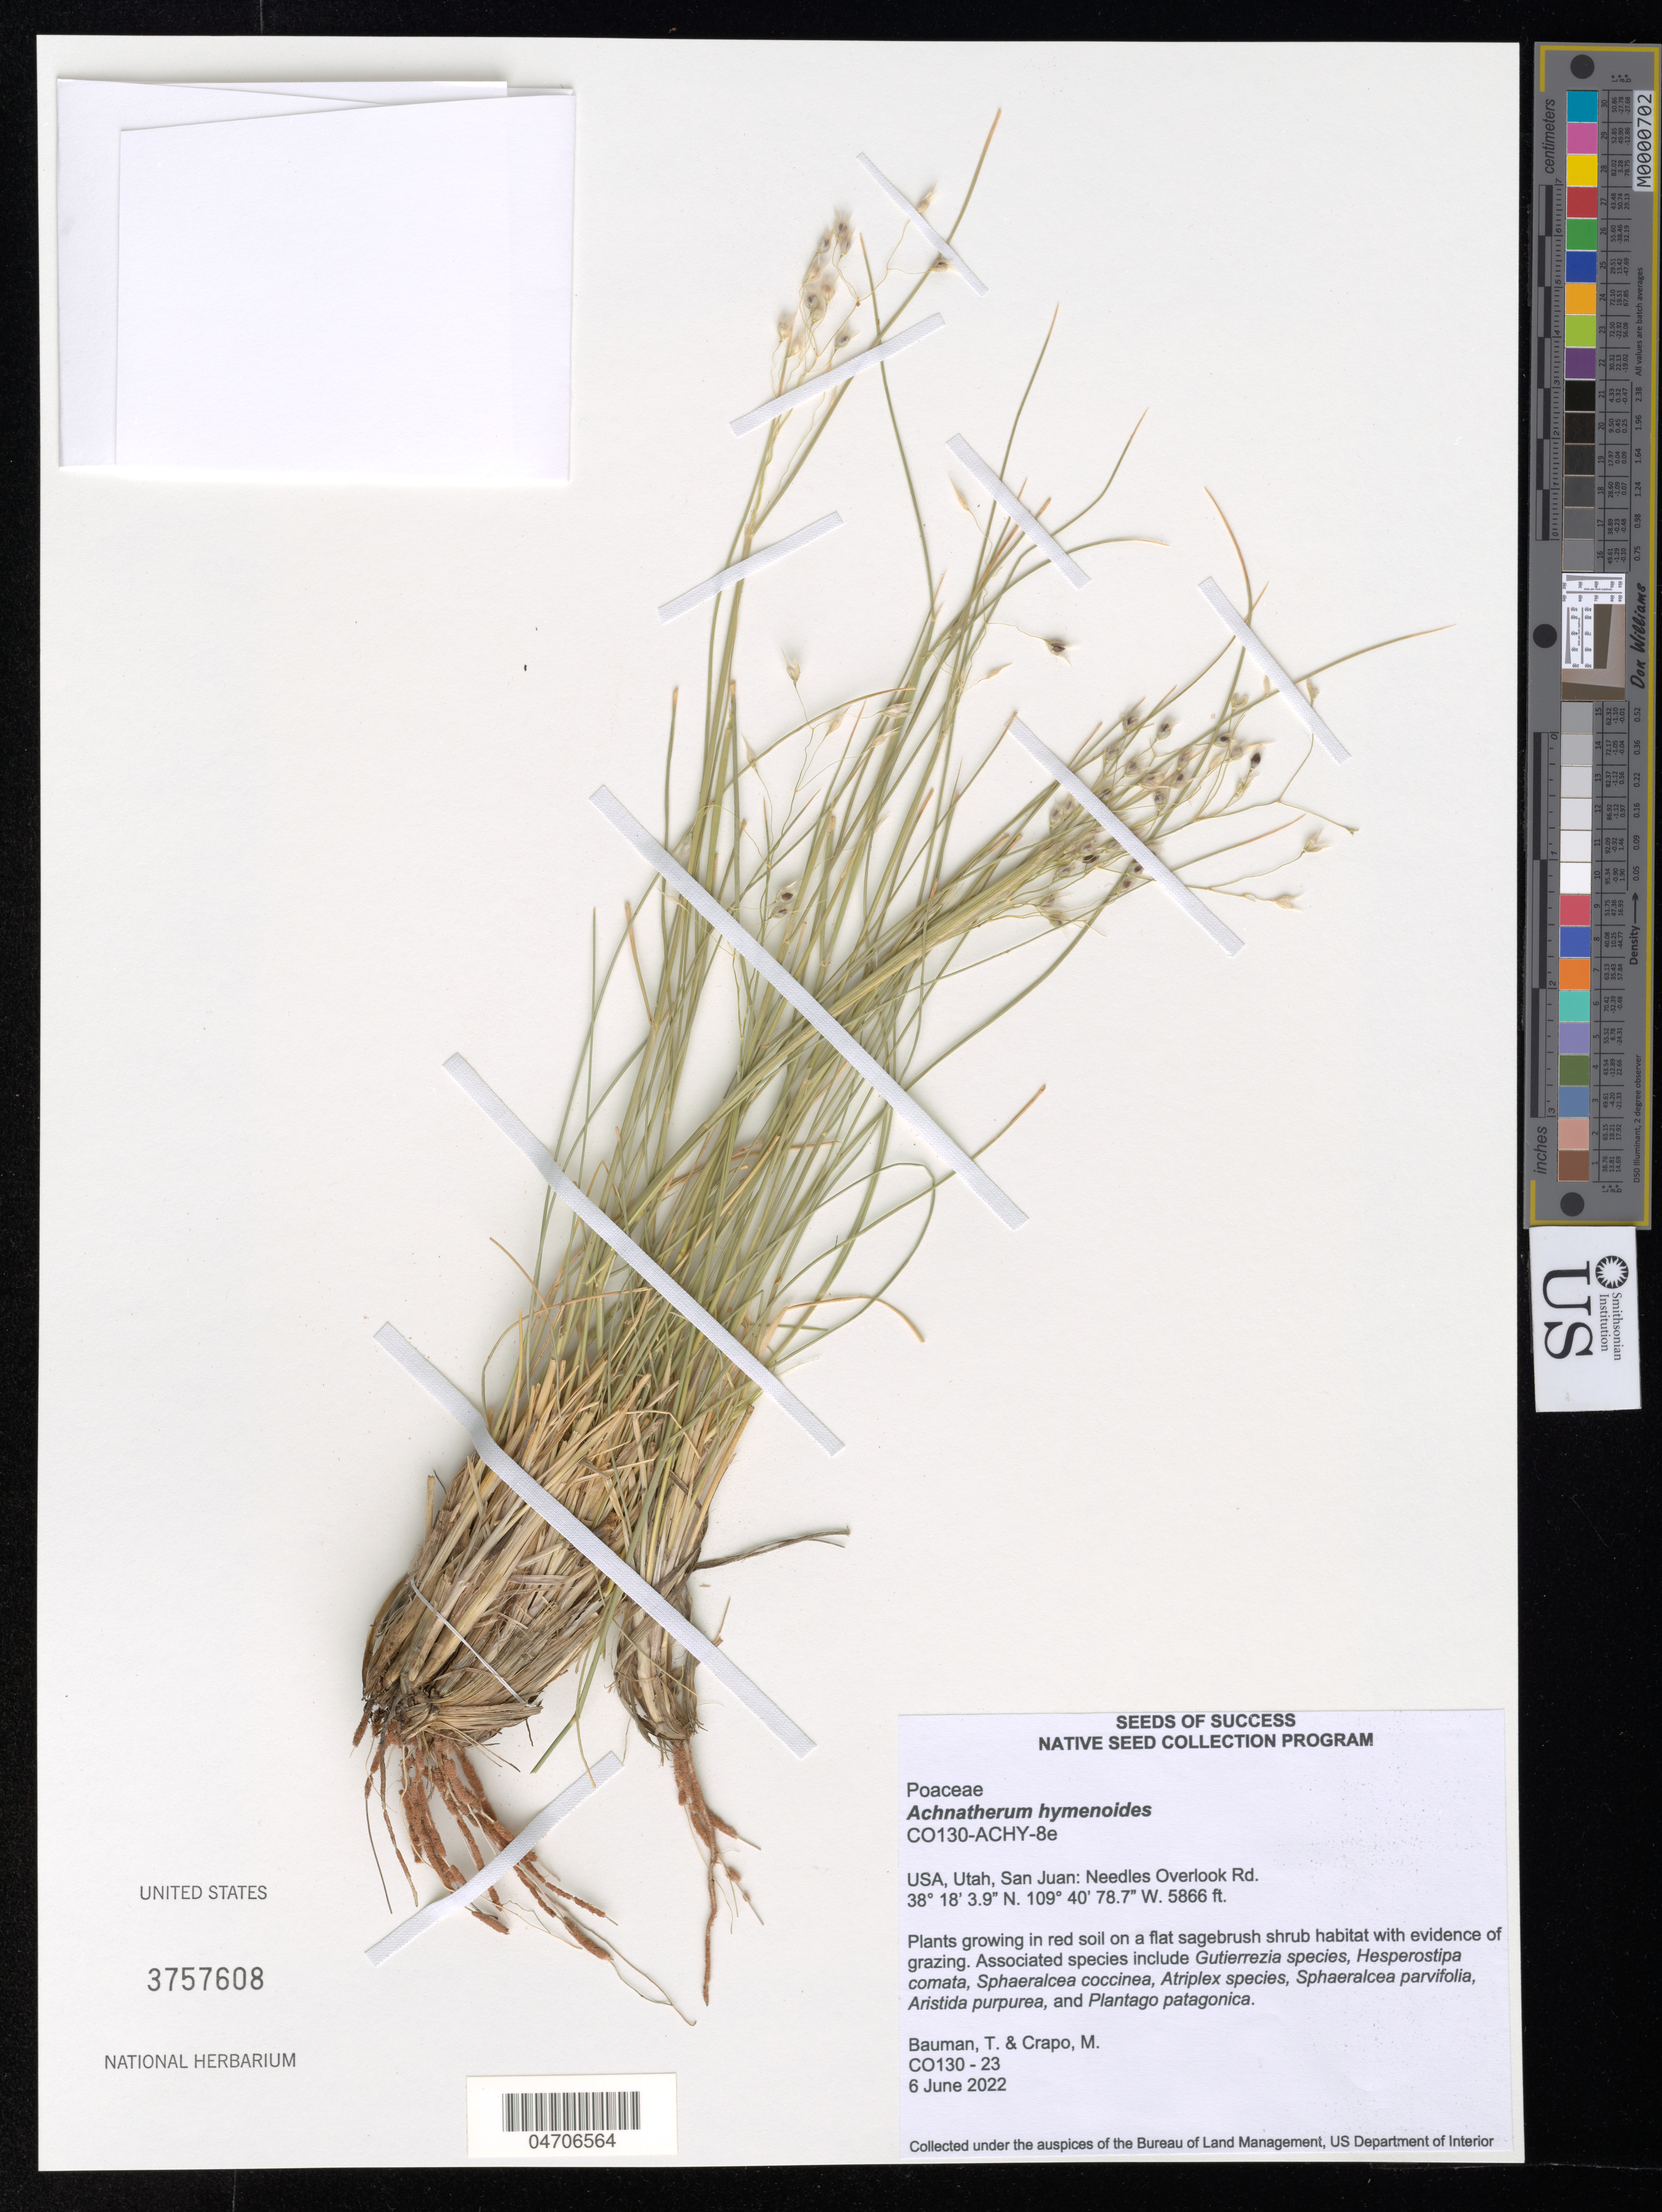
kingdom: Plantae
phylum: Tracheophyta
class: Liliopsida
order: Poales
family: Poaceae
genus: Achnatherum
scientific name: Achnatherum hymenoides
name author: (Roem. & Schult.) Barkworth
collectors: K. Gage & G. Woronow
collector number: CO130-23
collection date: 2022-06-06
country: United States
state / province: Utah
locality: San Juan: Needles Overlook Rd.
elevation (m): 1788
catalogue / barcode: US 3757608